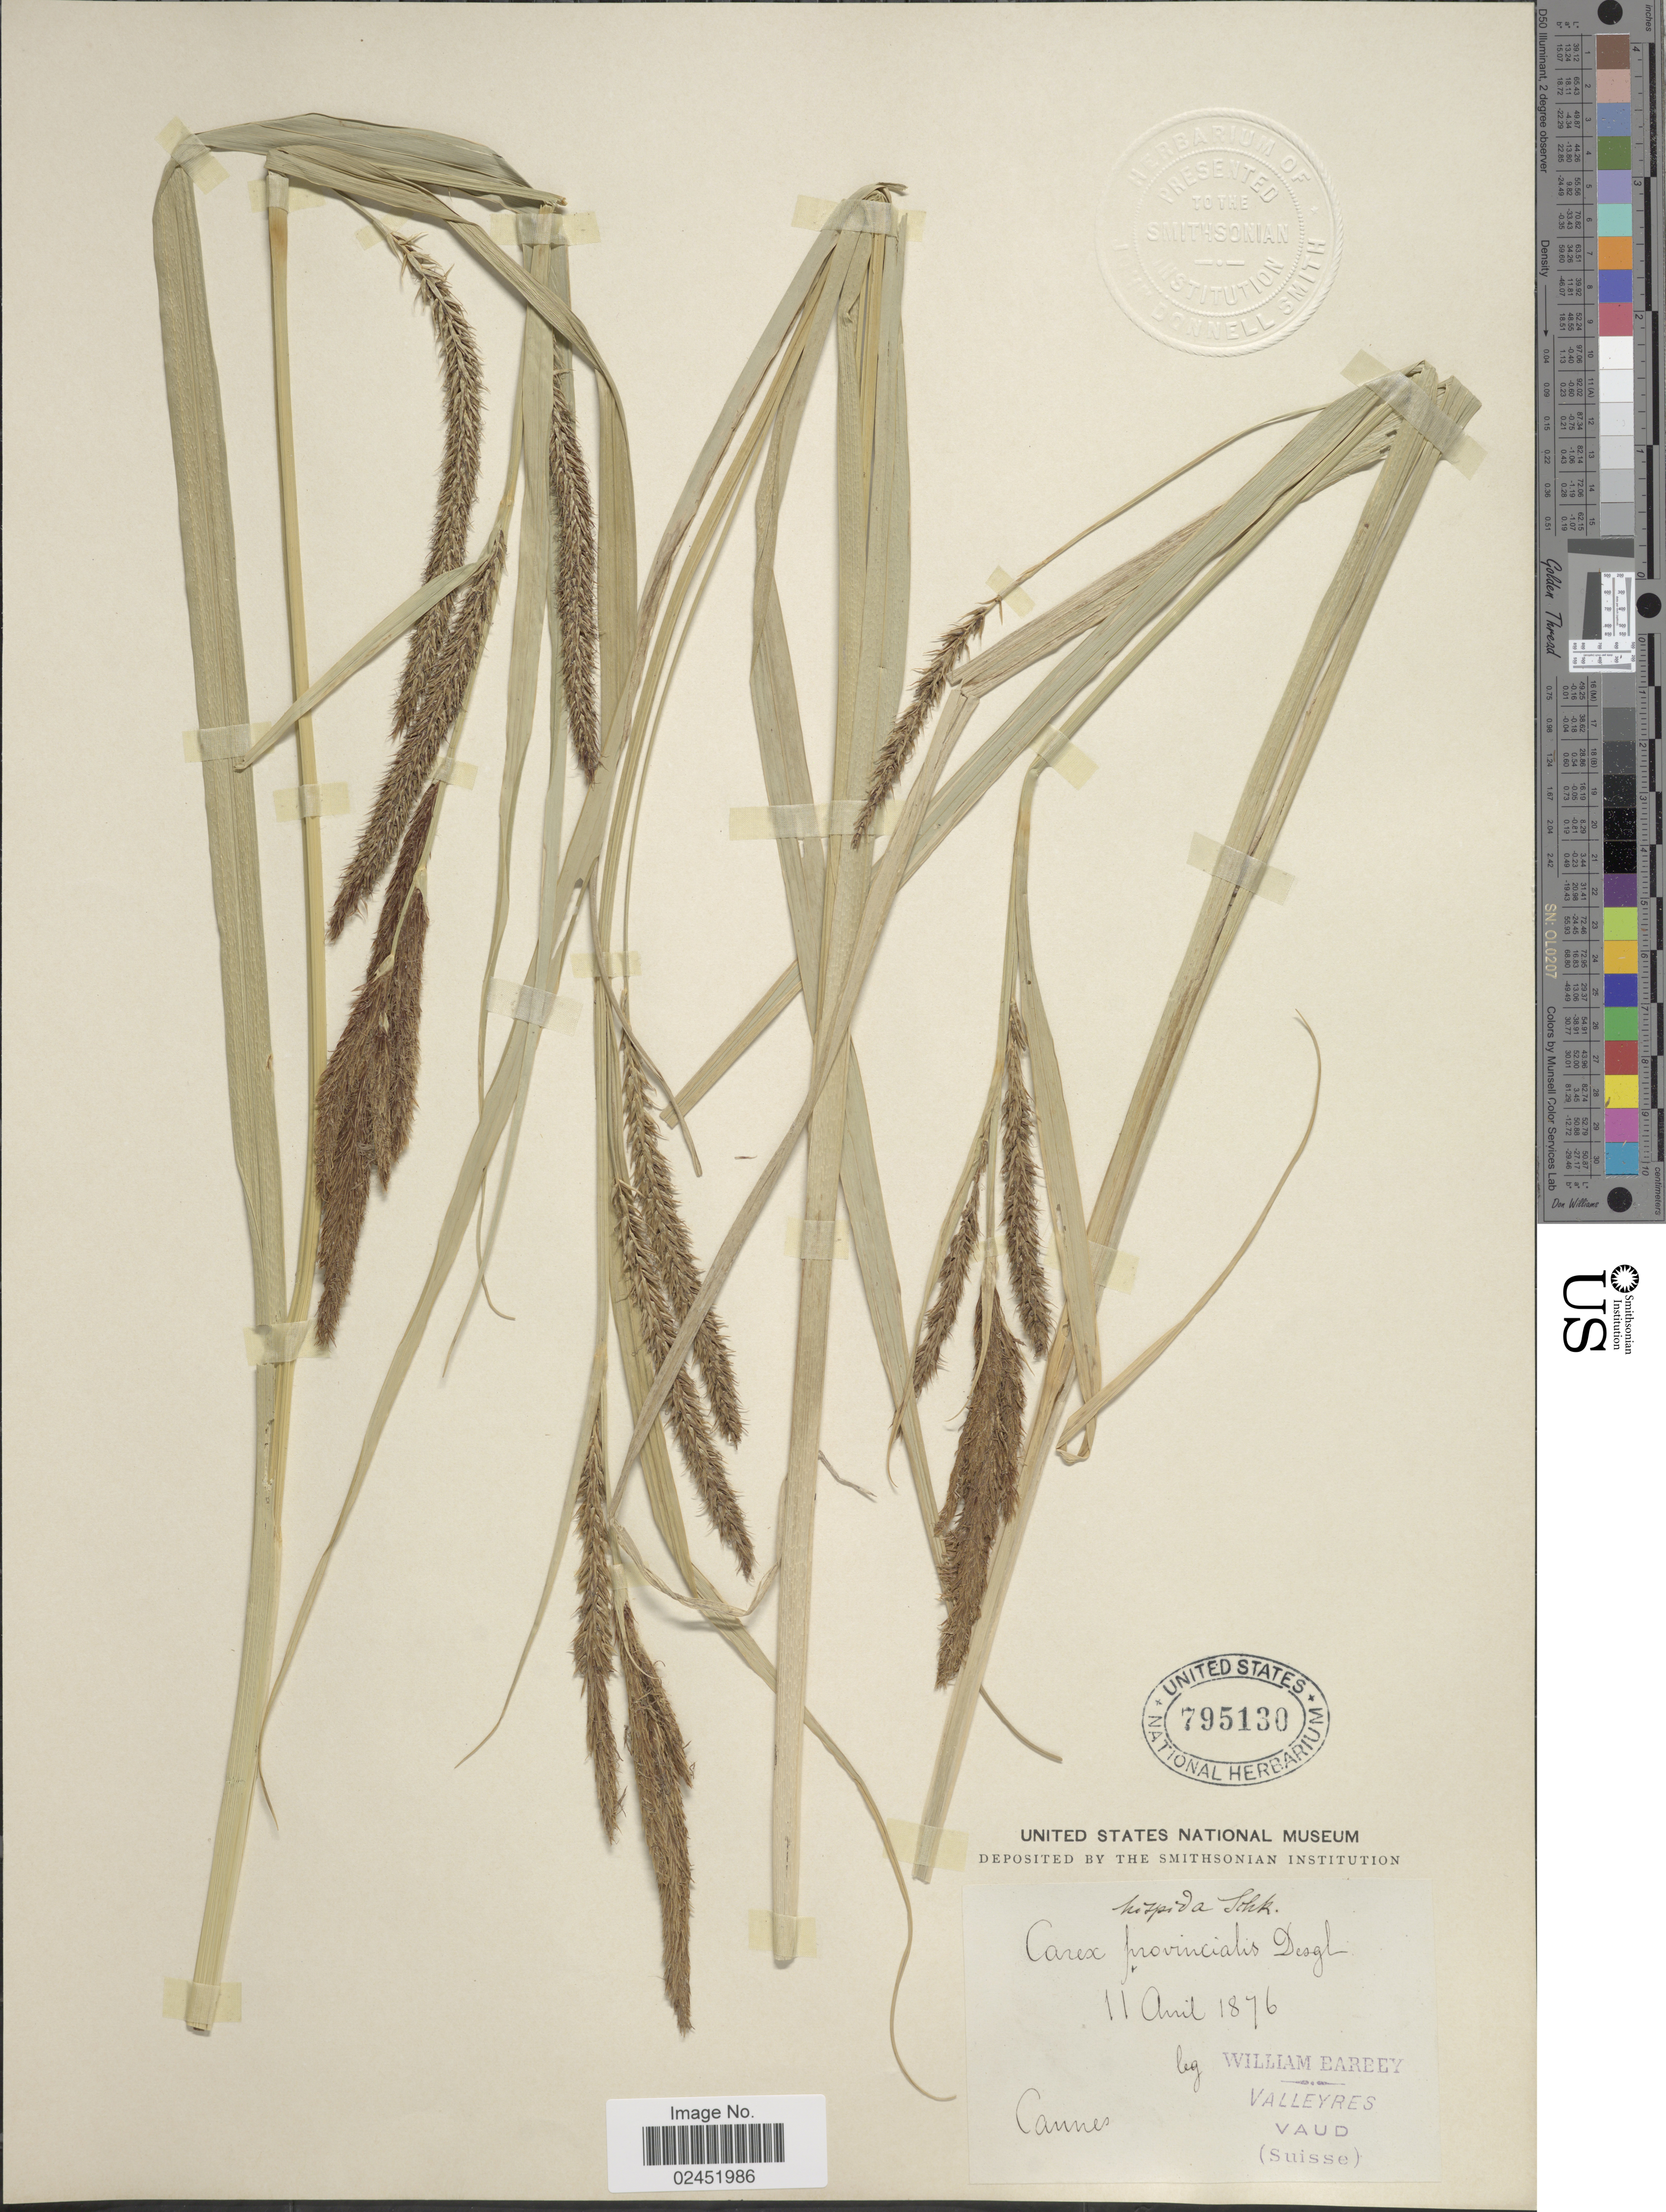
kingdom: Plantae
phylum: Tracheophyta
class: Liliopsida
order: Poales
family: Cyperaceae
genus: Carex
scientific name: Carex hispida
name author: Willd. ex Schkuhr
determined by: Strong, Mark T., (BOT), Smithsonian Institution - National Museum of Natural History (UNITED STATES)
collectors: W. Barbey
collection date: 1876-04-11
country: France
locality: Cannes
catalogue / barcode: US 795130